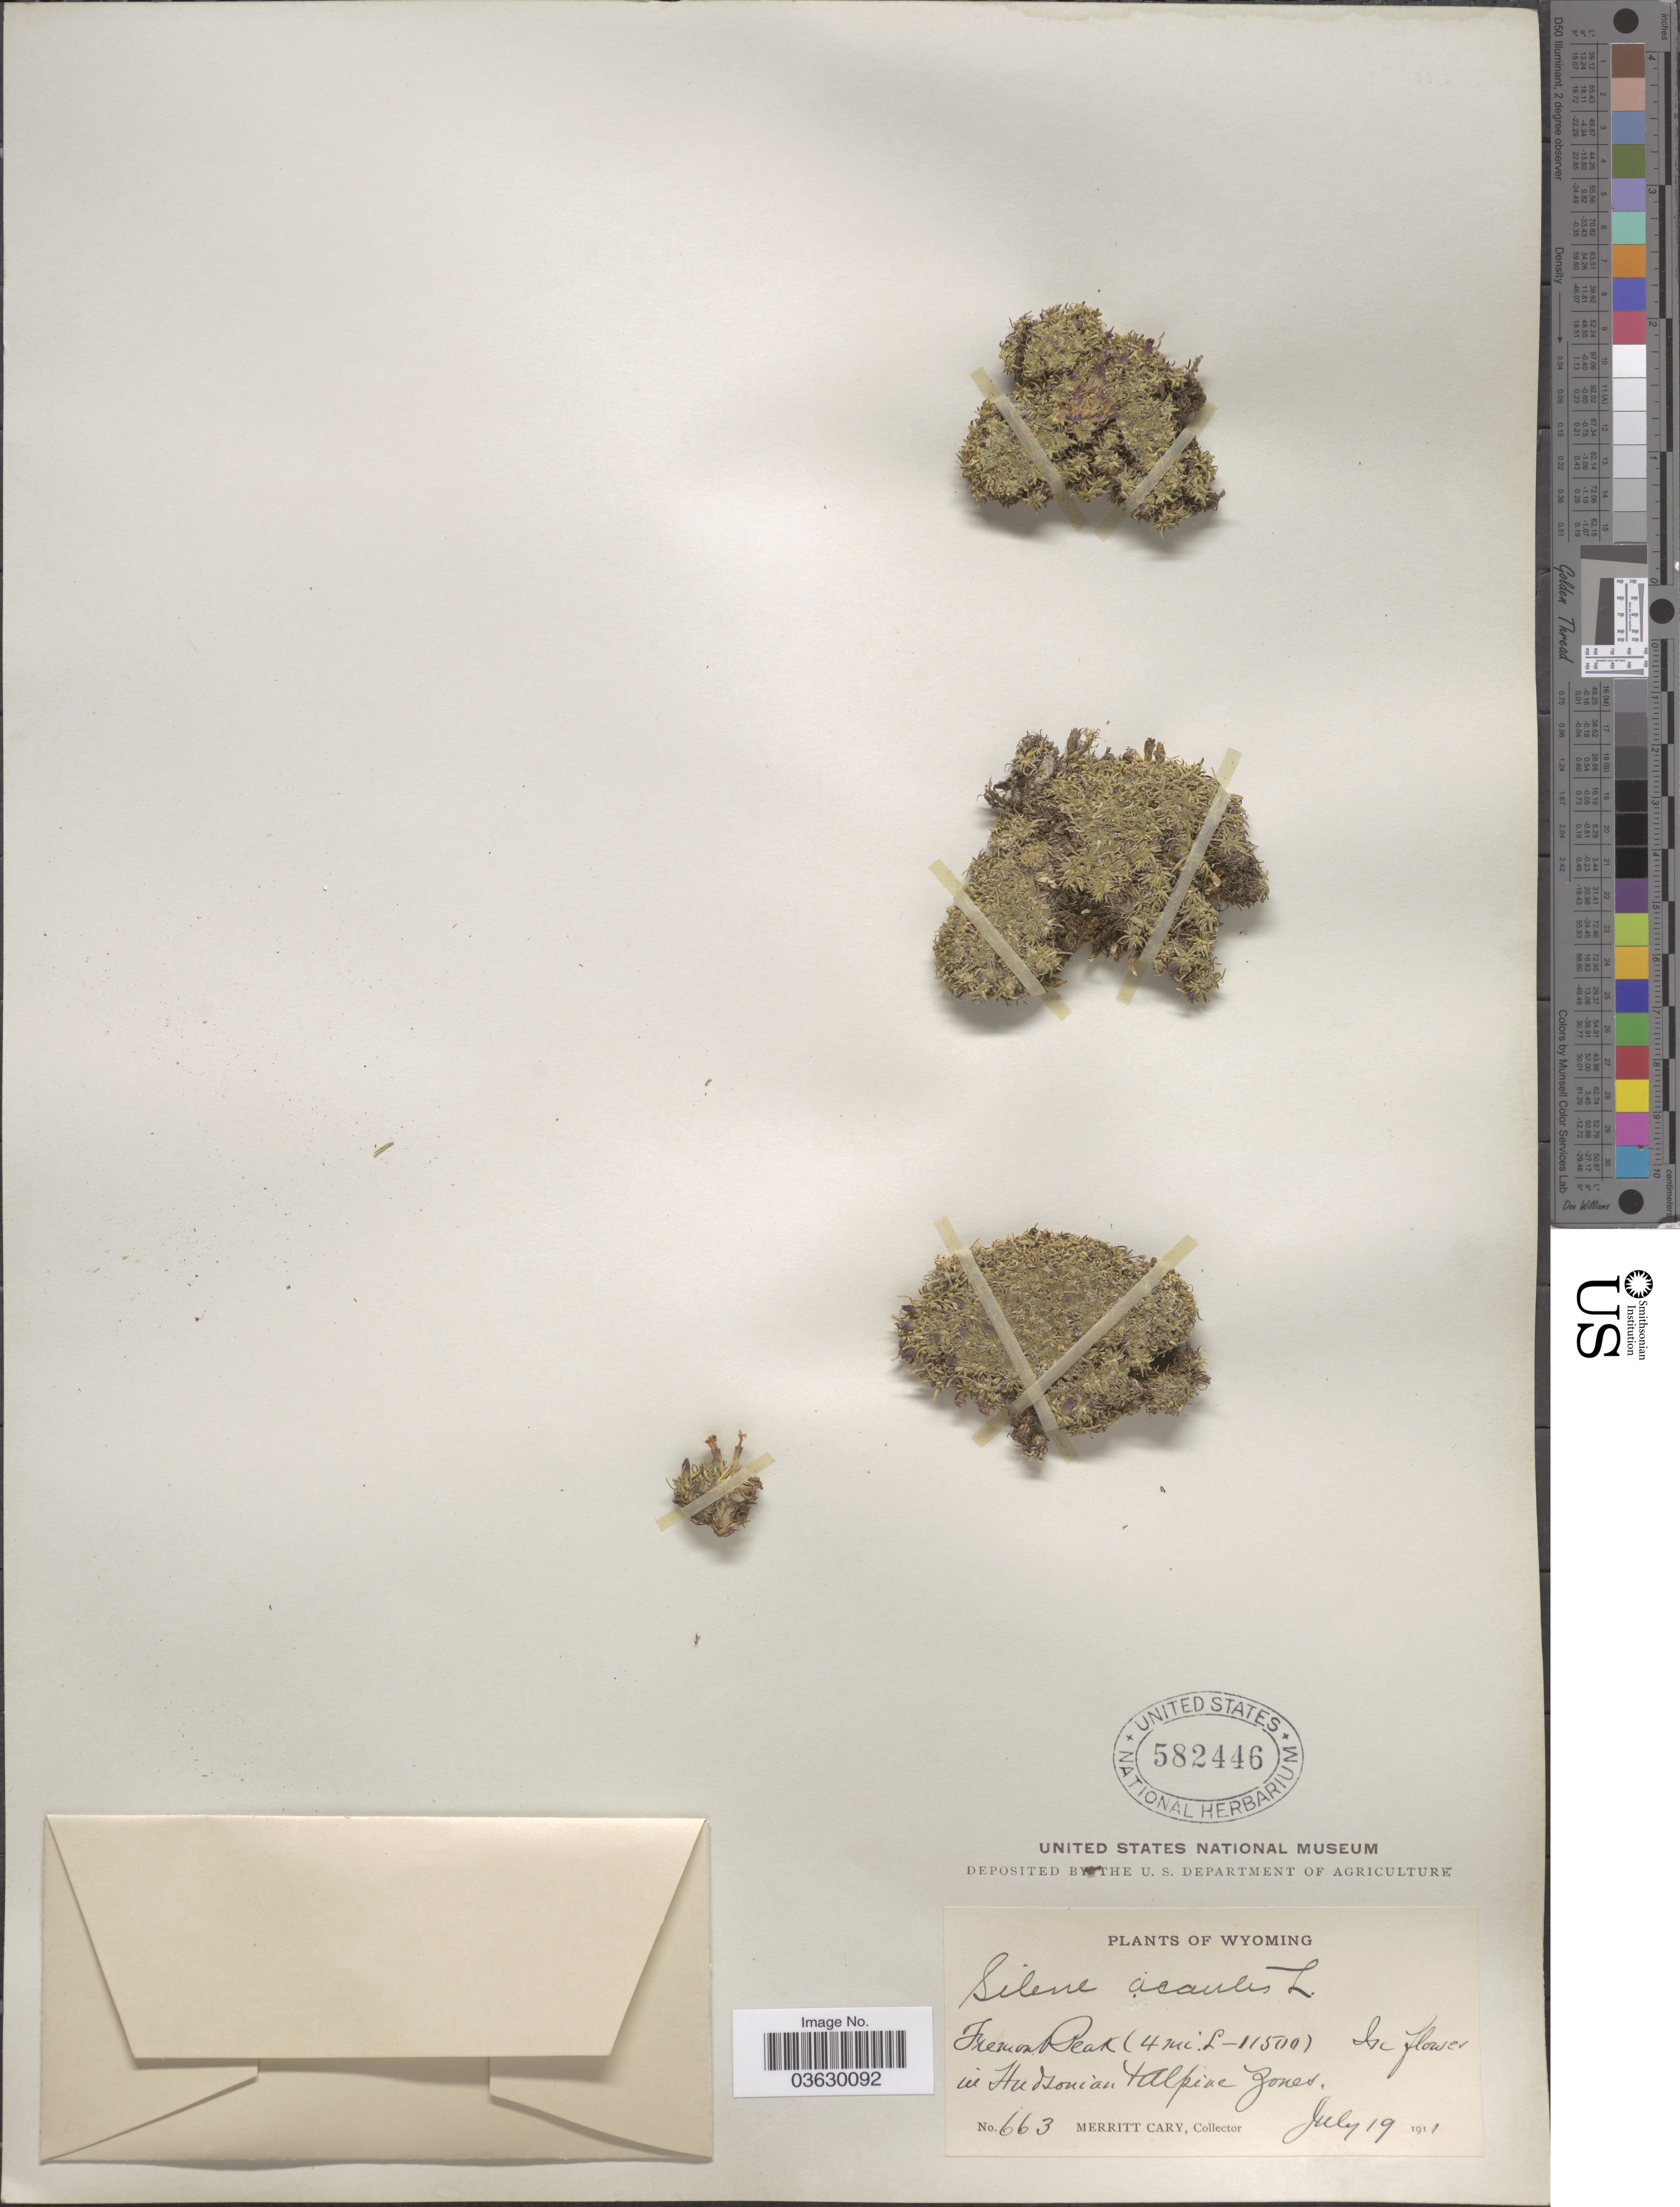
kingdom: Plantae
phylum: Tracheophyta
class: Magnoliopsida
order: Caryophyllales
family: Caryophyllaceae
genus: Silene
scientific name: Silene acaulis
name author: (L.) Jacq.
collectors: M. Cary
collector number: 663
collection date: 1911-07-19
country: United States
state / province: Wyoming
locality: Fremont Peak (4 mi. L).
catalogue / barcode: US 582446